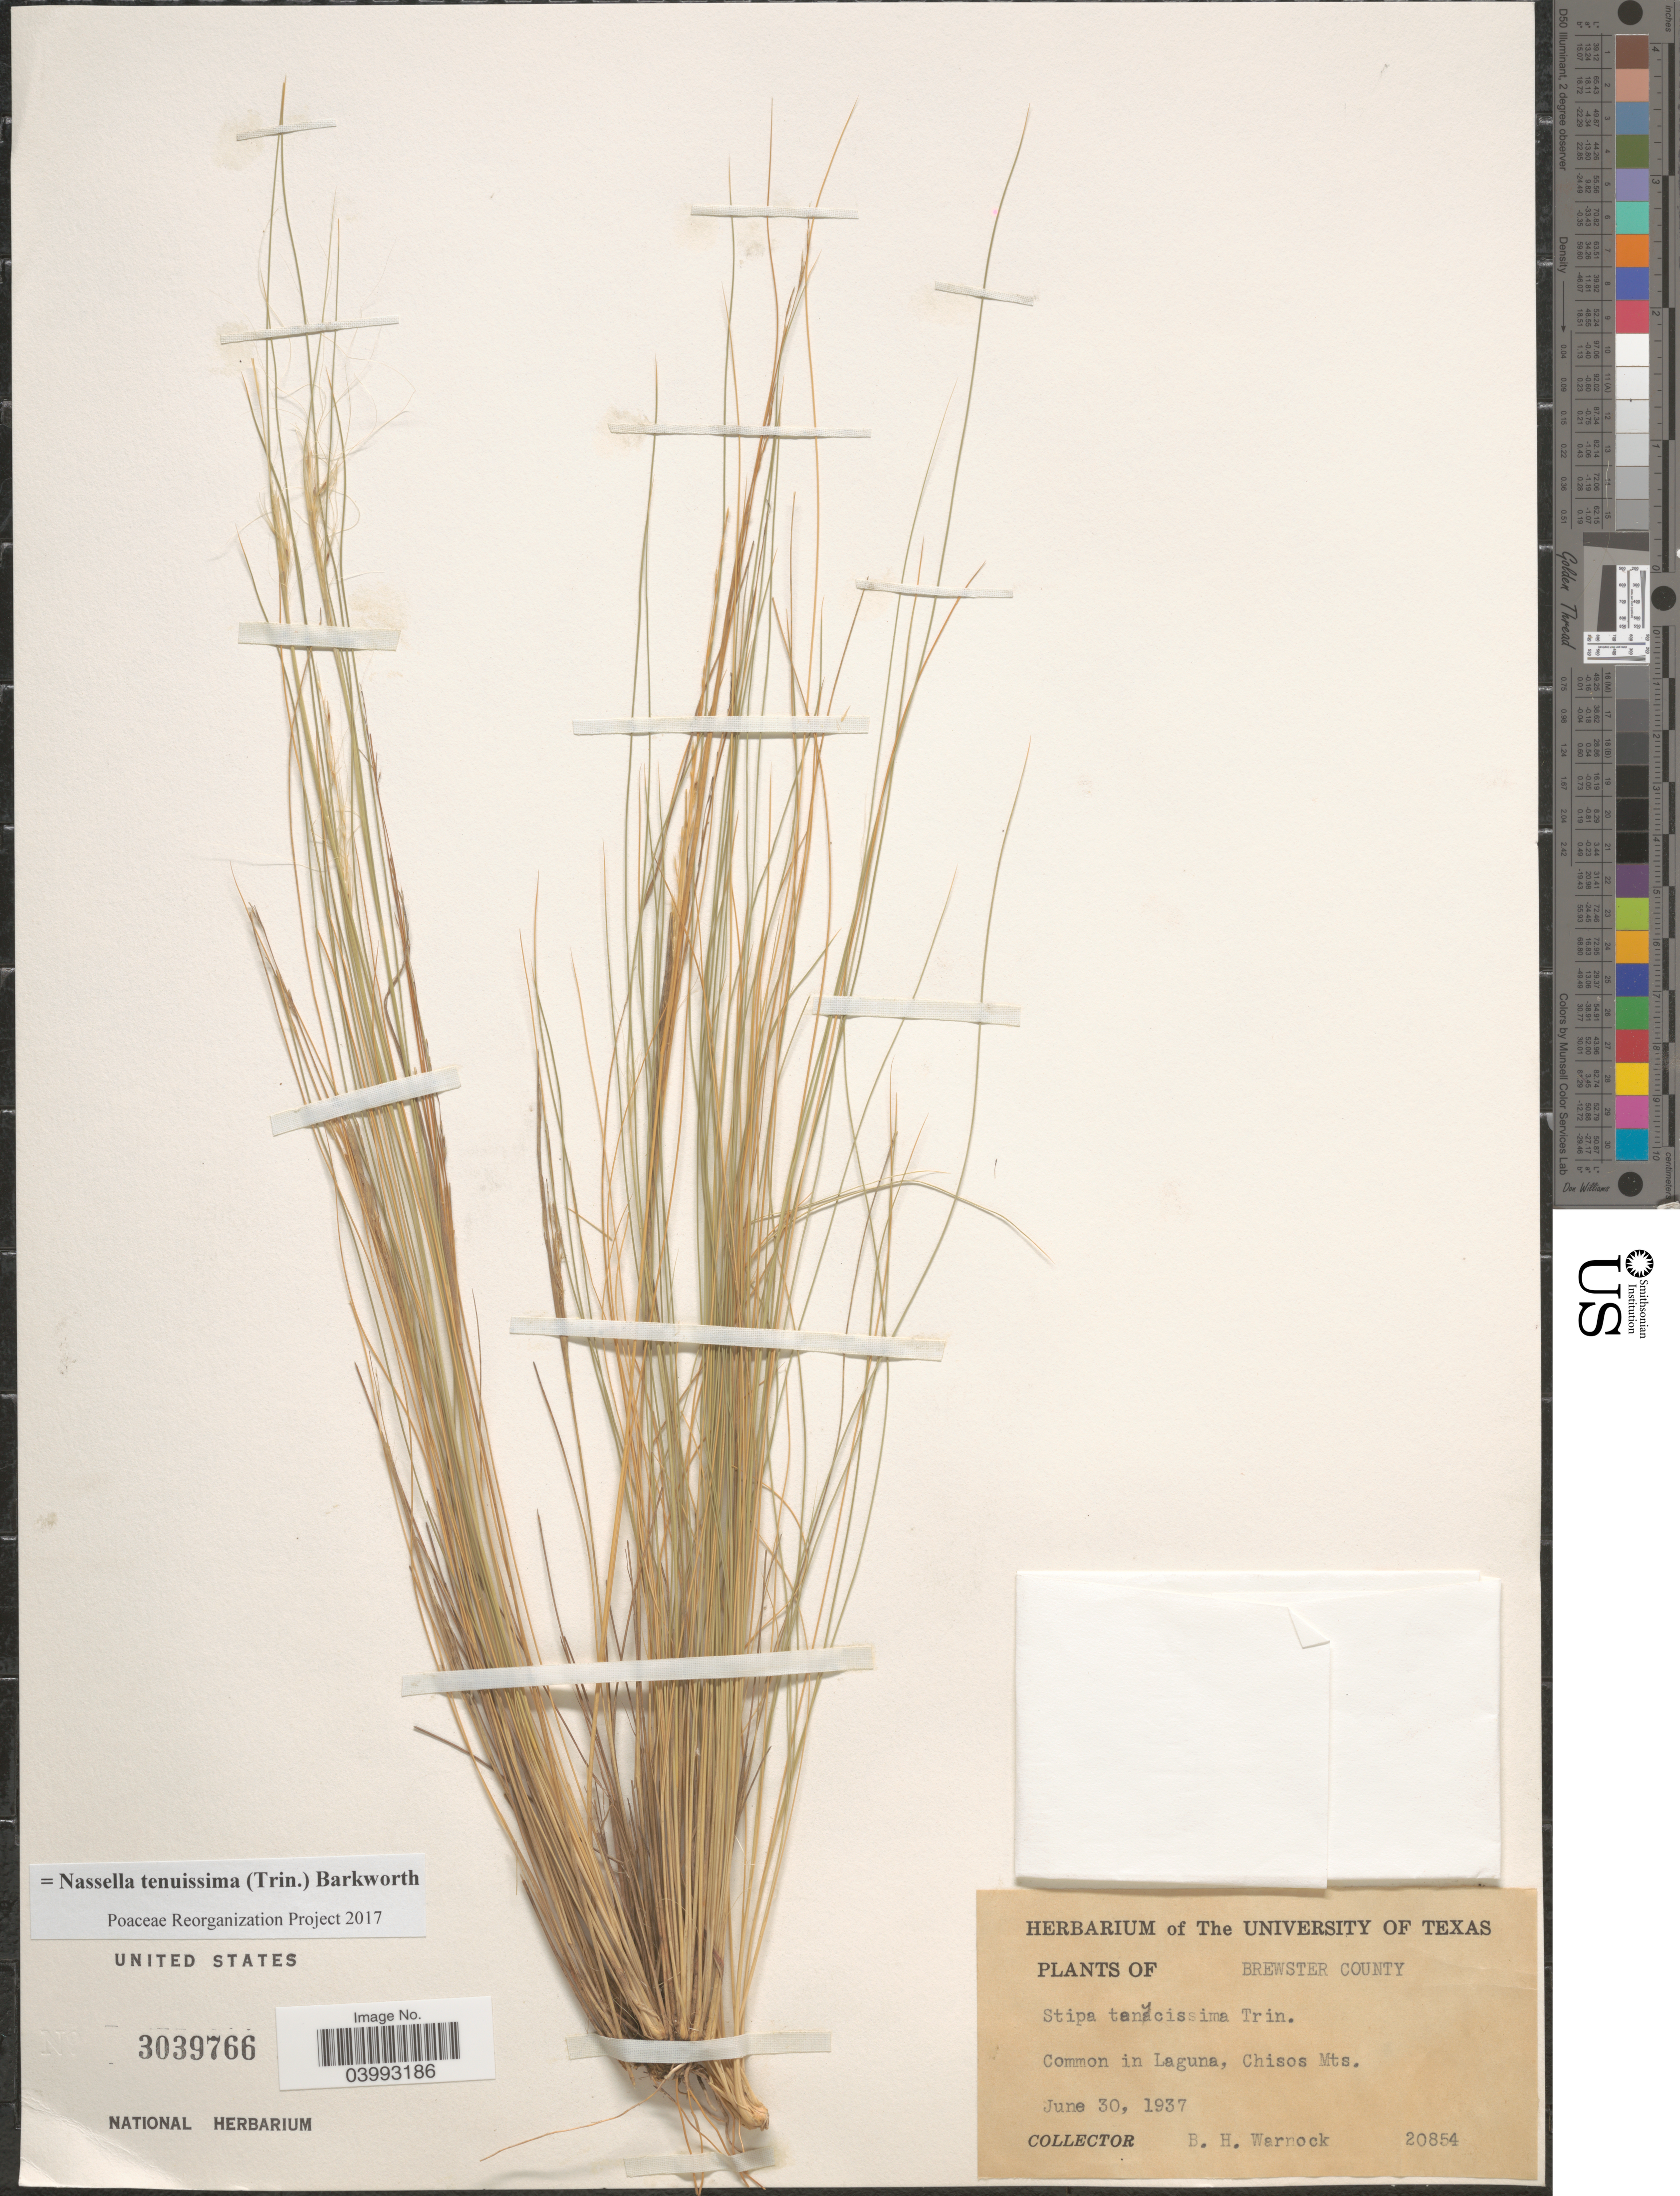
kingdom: Plantae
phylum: Tracheophyta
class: Liliopsida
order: Poales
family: Poaceae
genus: Nassella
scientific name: Nassella tenuissima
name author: (Trin.) Barkworth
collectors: B. H. Warnock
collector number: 20854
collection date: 1937-06-30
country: United States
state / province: Texas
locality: Brewster County. Common in Laguna, Chisos Mts.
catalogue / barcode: US 3039766